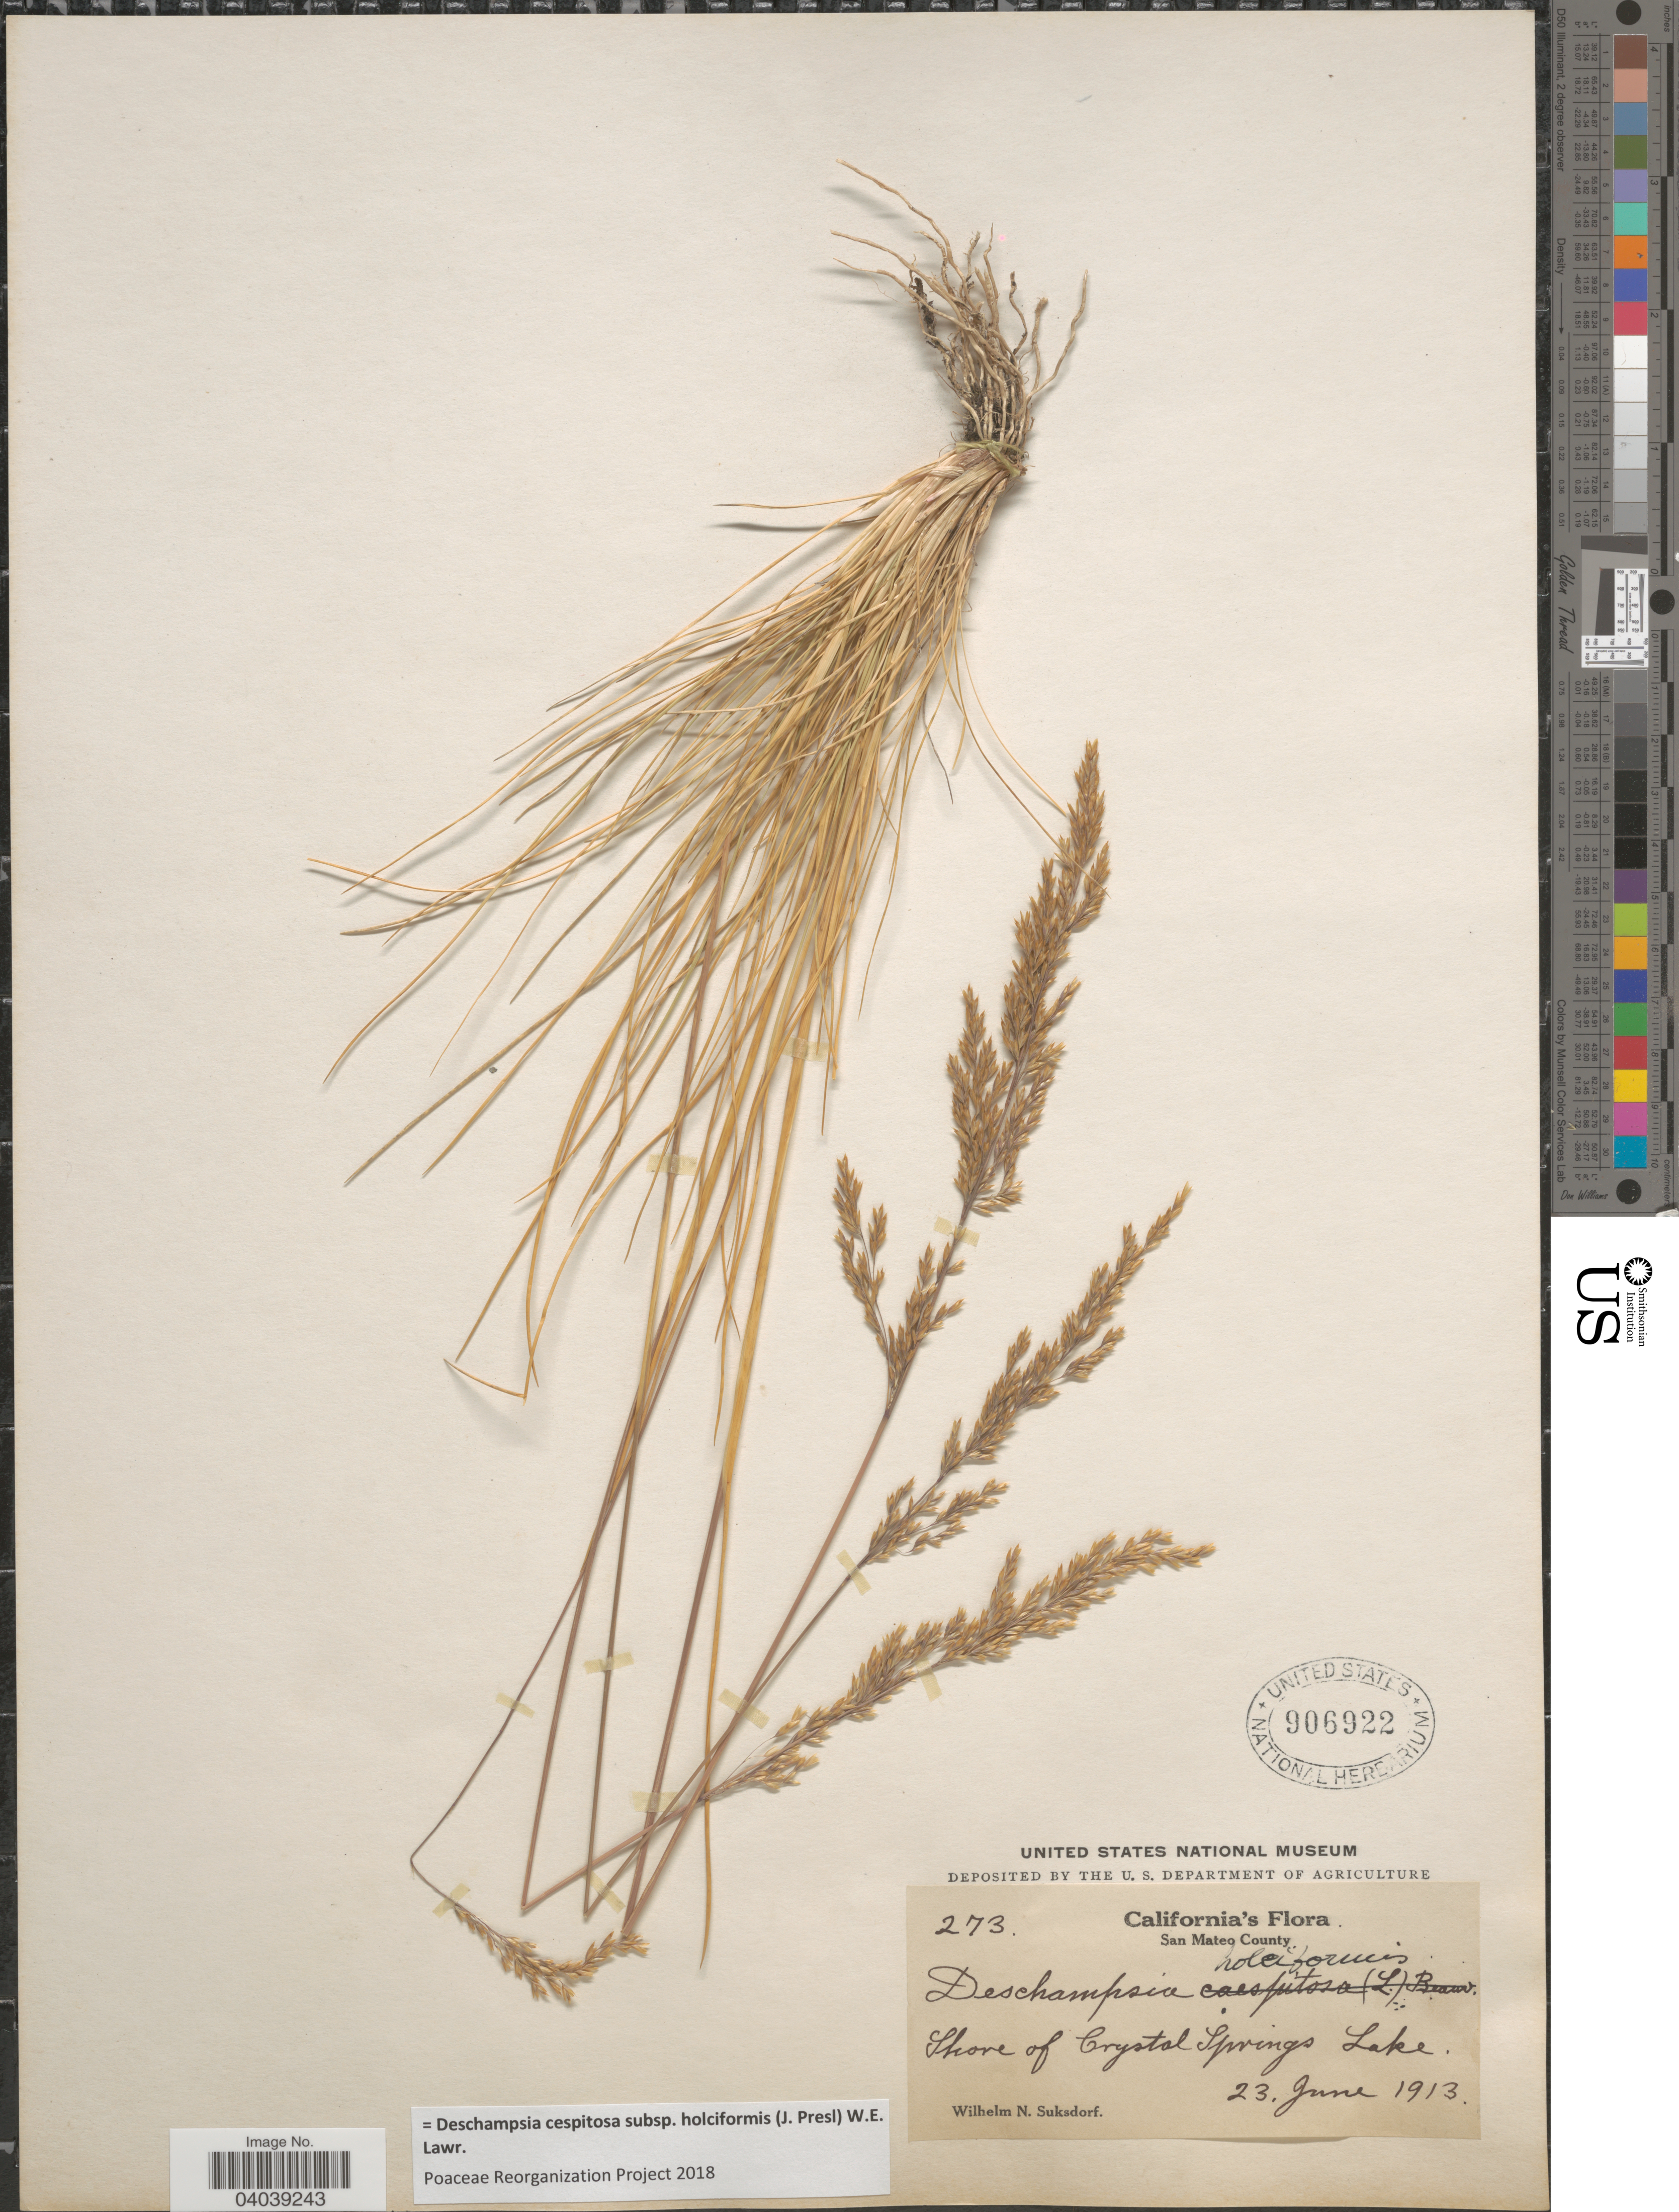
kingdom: Plantae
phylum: Tracheophyta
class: Liliopsida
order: Poales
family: Poaceae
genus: Deschampsia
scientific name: Deschampsia cespitosa subsp. holciformis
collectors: W. N. Suksdorf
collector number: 273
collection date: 1913-06-23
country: United States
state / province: California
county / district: San Mateo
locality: San Mateo County. Shore of Crystal Springs Lake.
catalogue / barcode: US 906922